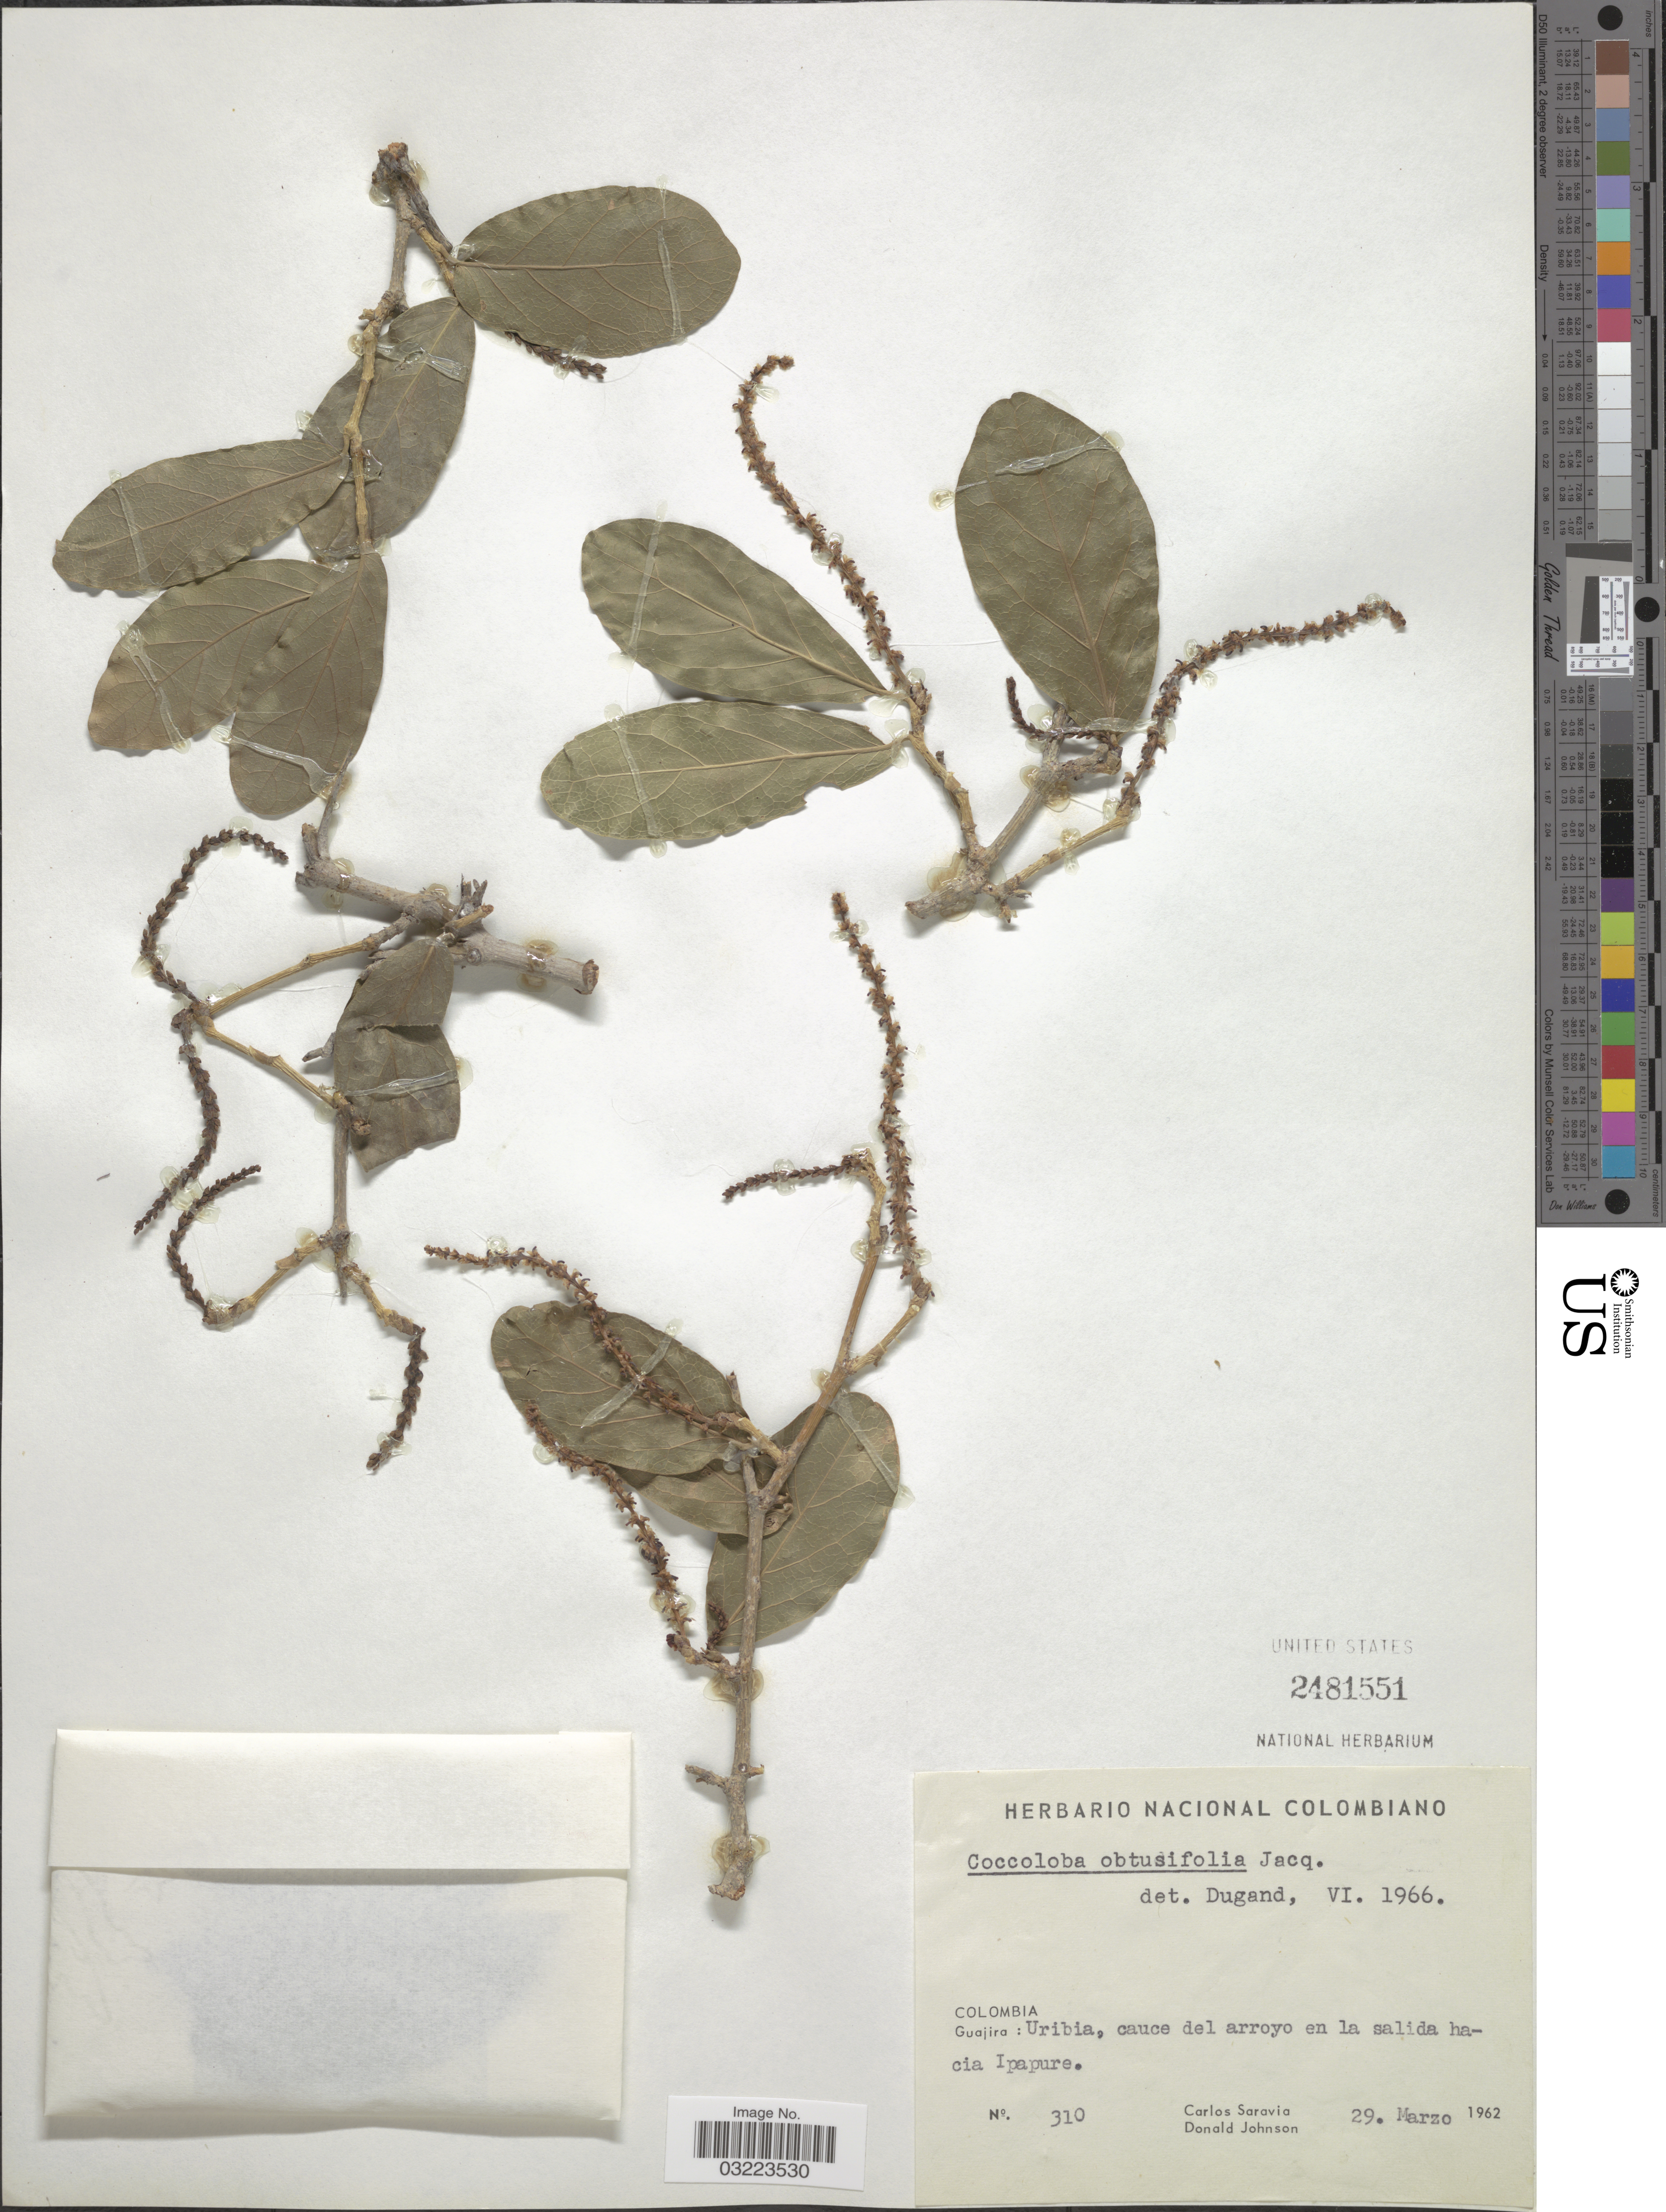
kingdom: Plantae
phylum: Tracheophyta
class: Magnoliopsida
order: Caryophyllales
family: Polygonaceae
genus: Coccoloba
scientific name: Coccoloba obtusifolia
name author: Jacq.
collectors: C. Saravia & D. Johnson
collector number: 310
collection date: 1962-03-29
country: Colombia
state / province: La Guajira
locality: Uribia, cauce del arroyo en la salida hacia Ipapure.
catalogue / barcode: US 2481551